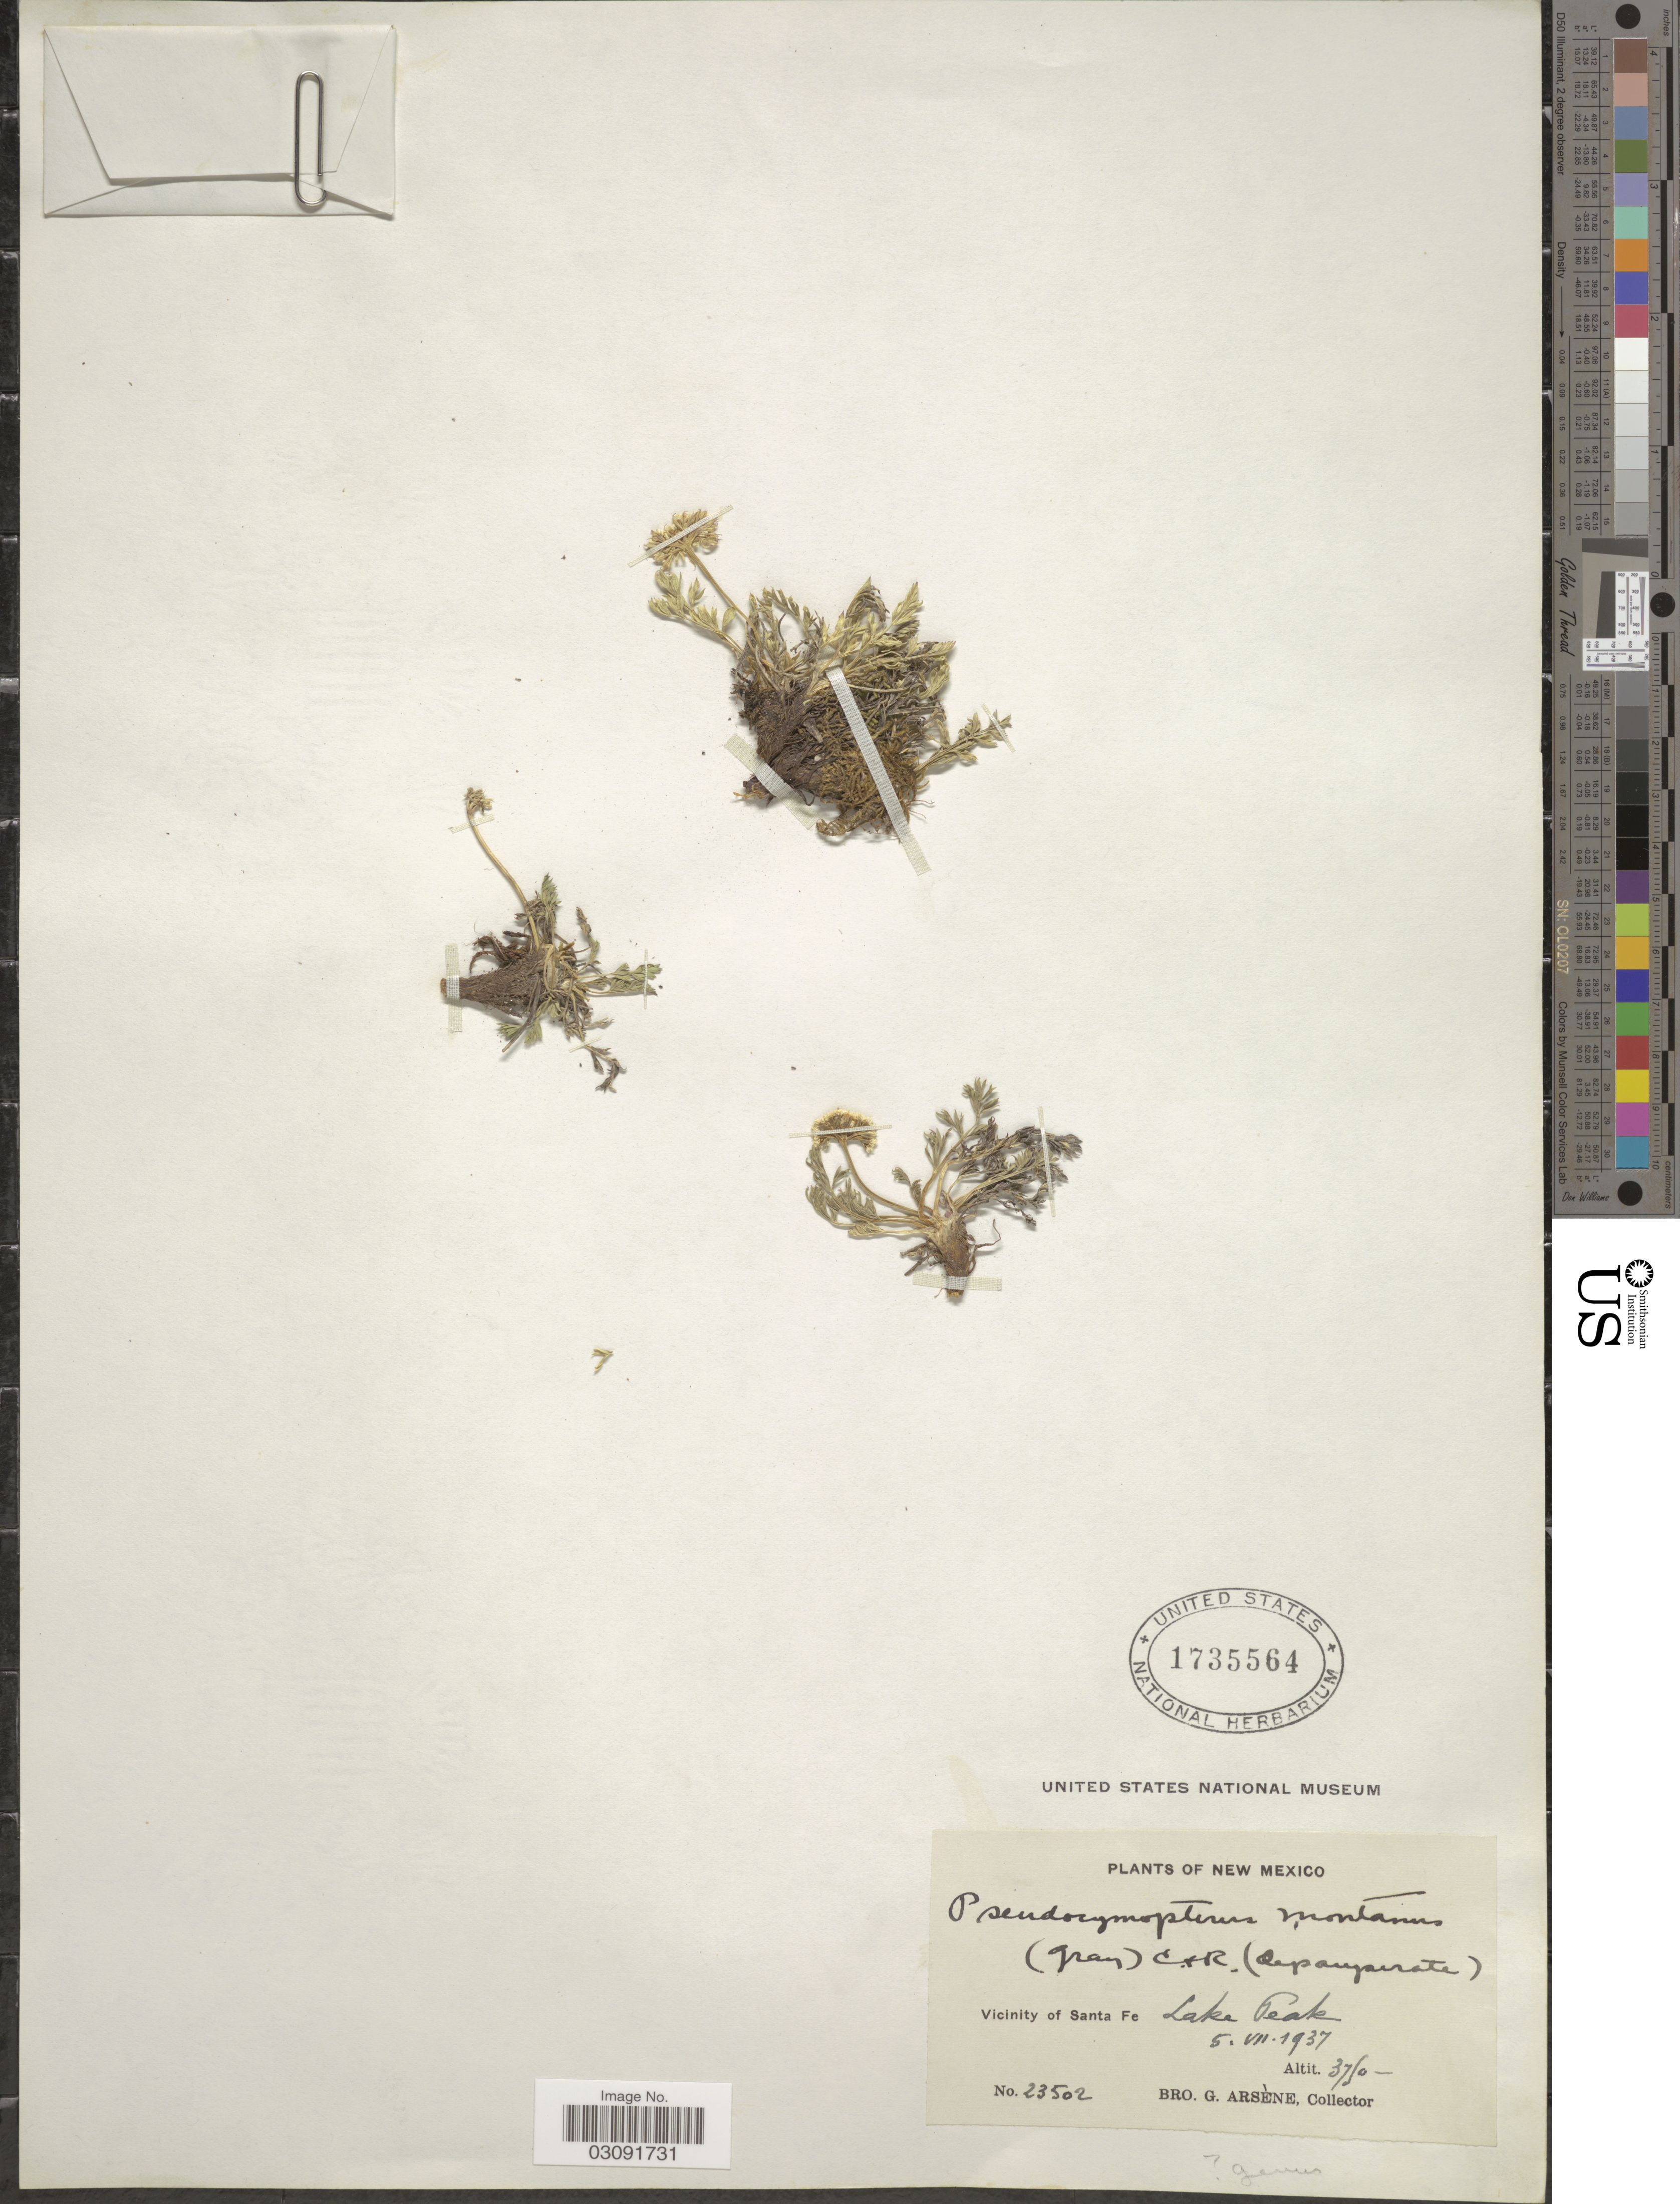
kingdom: Plantae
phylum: Tracheophyta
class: Magnoliopsida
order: Apiales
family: Apiaceae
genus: Pseudocymopterus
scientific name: Pseudocymopterus montanus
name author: (A. Gray) J.M. Coult. & Rose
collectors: Bro. G. Arsène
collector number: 23502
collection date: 1937-07-05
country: United States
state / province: New Mexico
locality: Vicinity of Santa Fe, Lake Peak.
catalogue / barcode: US 1735564